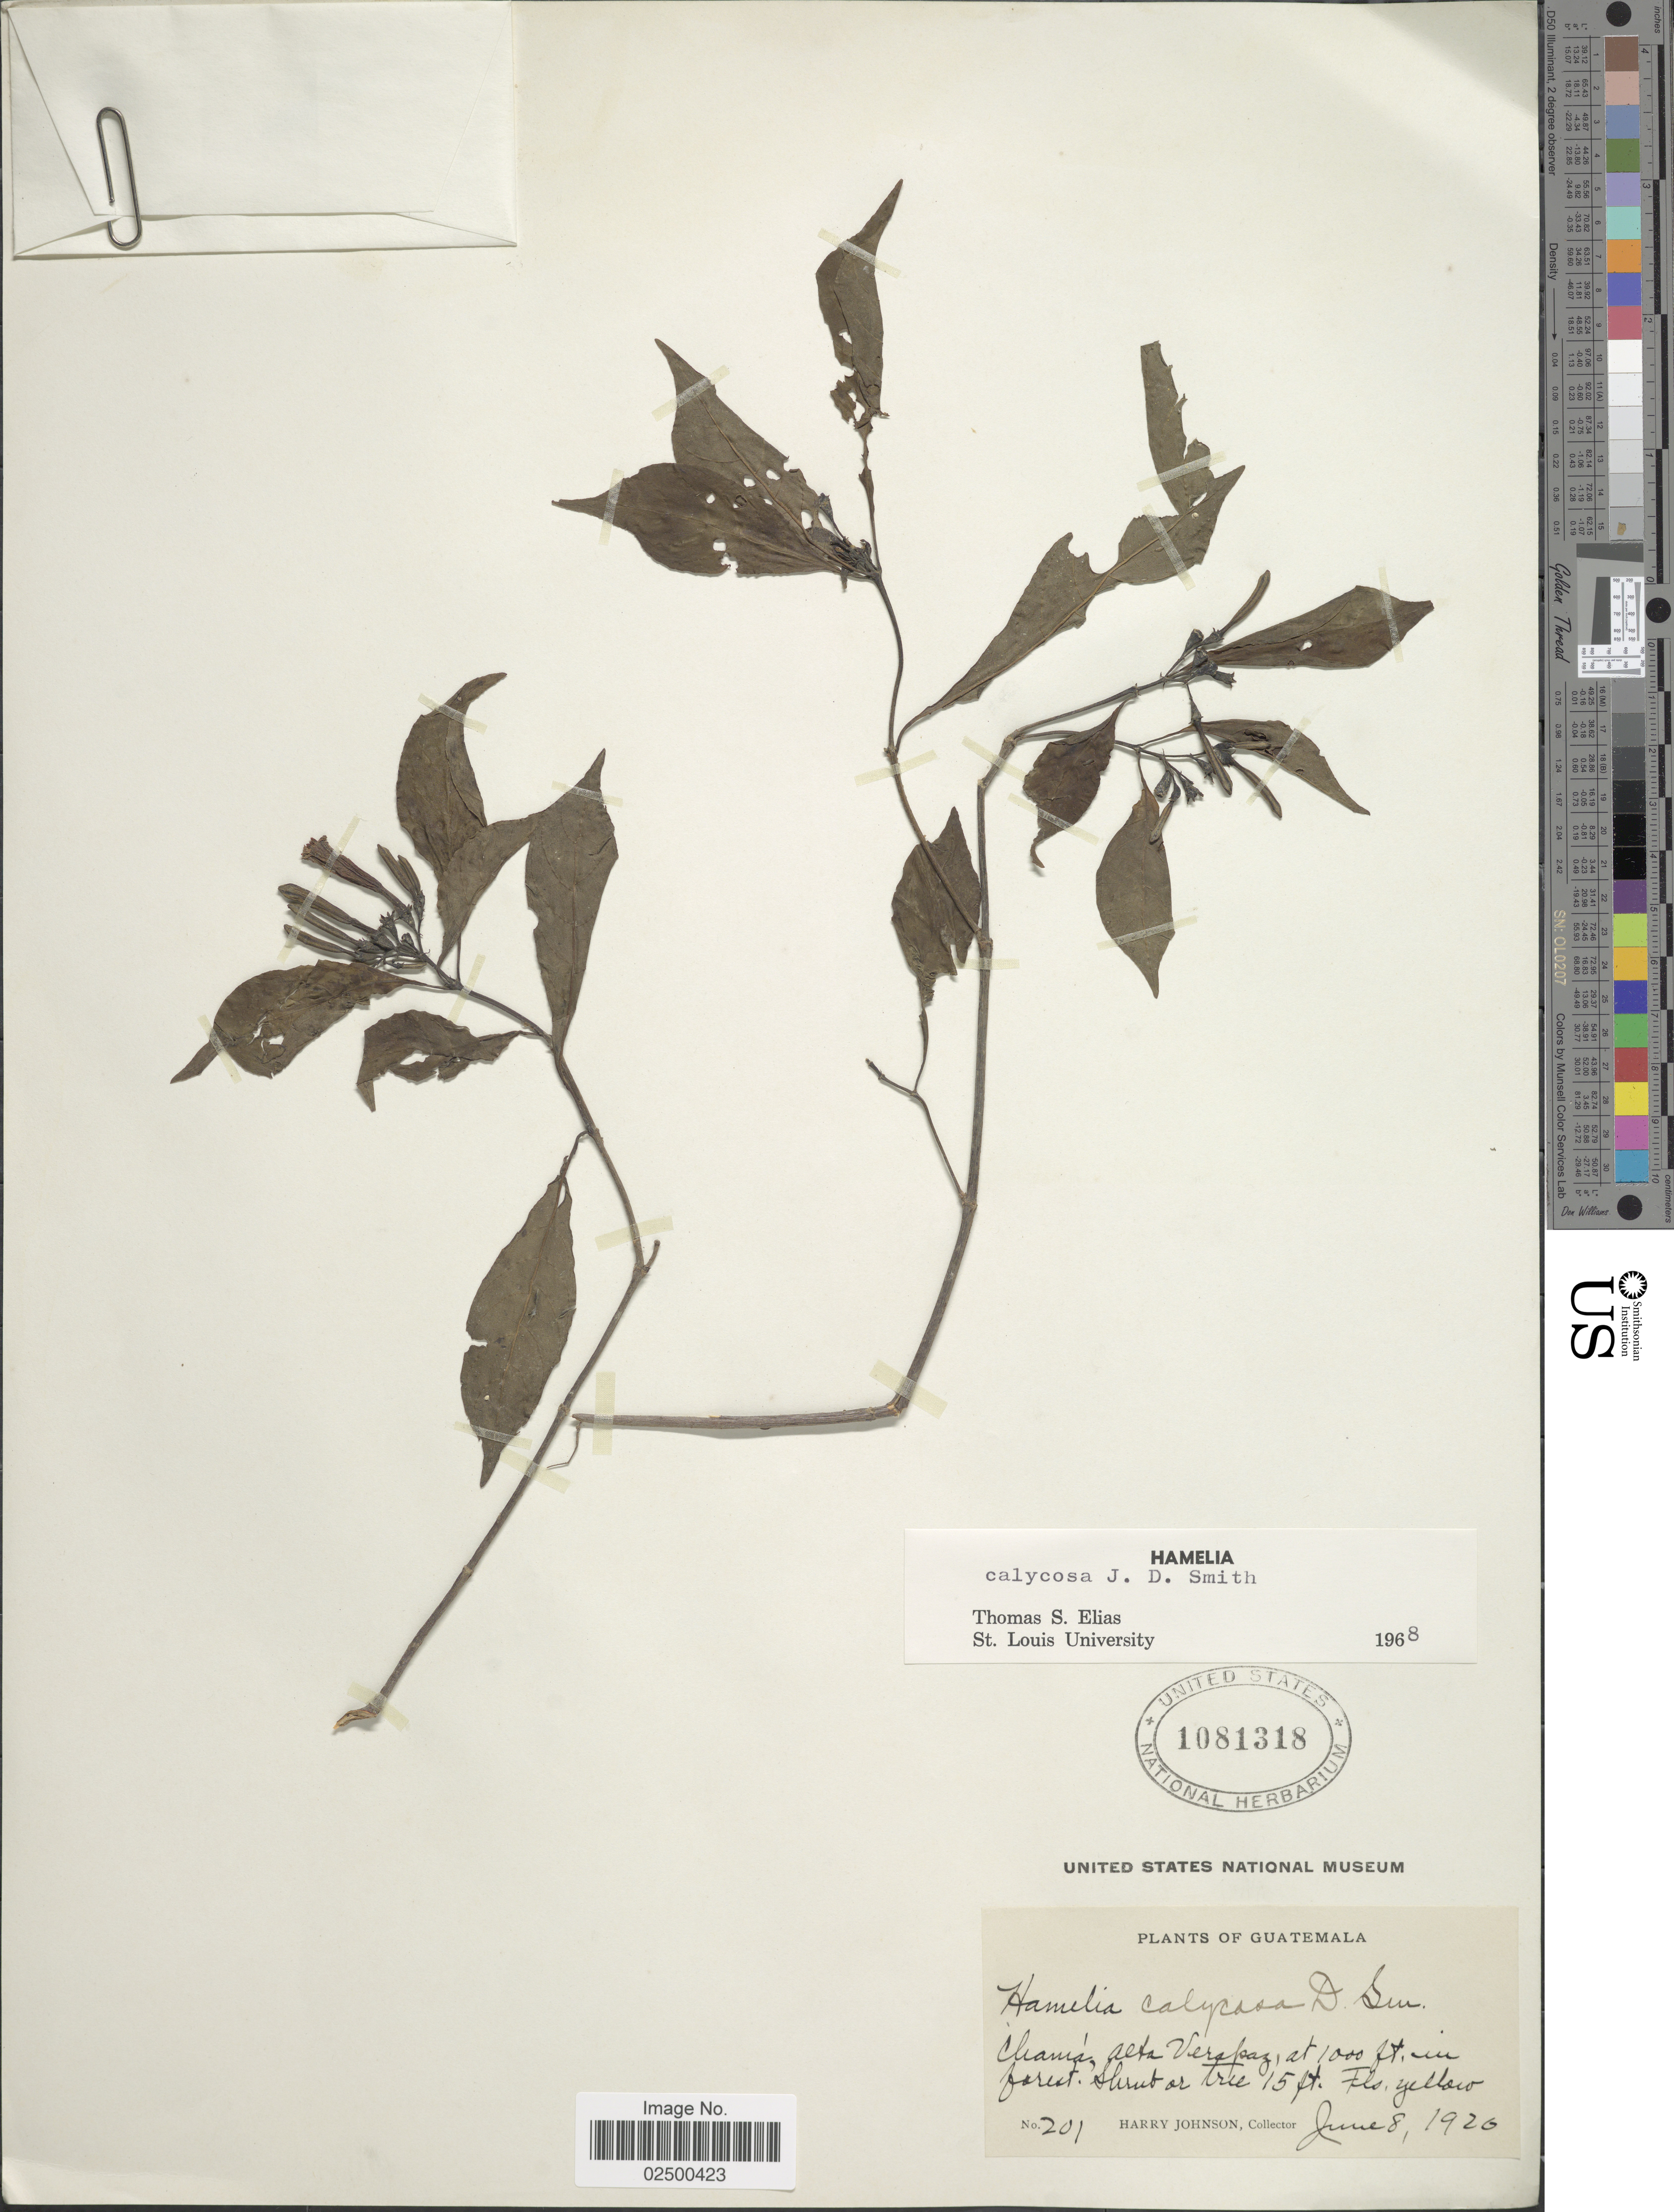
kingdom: Plantae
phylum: Tracheophyta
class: Magnoliopsida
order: Gentianales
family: Rubiaceae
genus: Hamelia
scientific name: Hamelia calycosa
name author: Donn. Sm.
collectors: H. Johnson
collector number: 201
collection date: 1920-06-08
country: Guatemala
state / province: Alta Verapaz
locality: Chama, Alta Verapaz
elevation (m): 305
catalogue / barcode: US 1081318